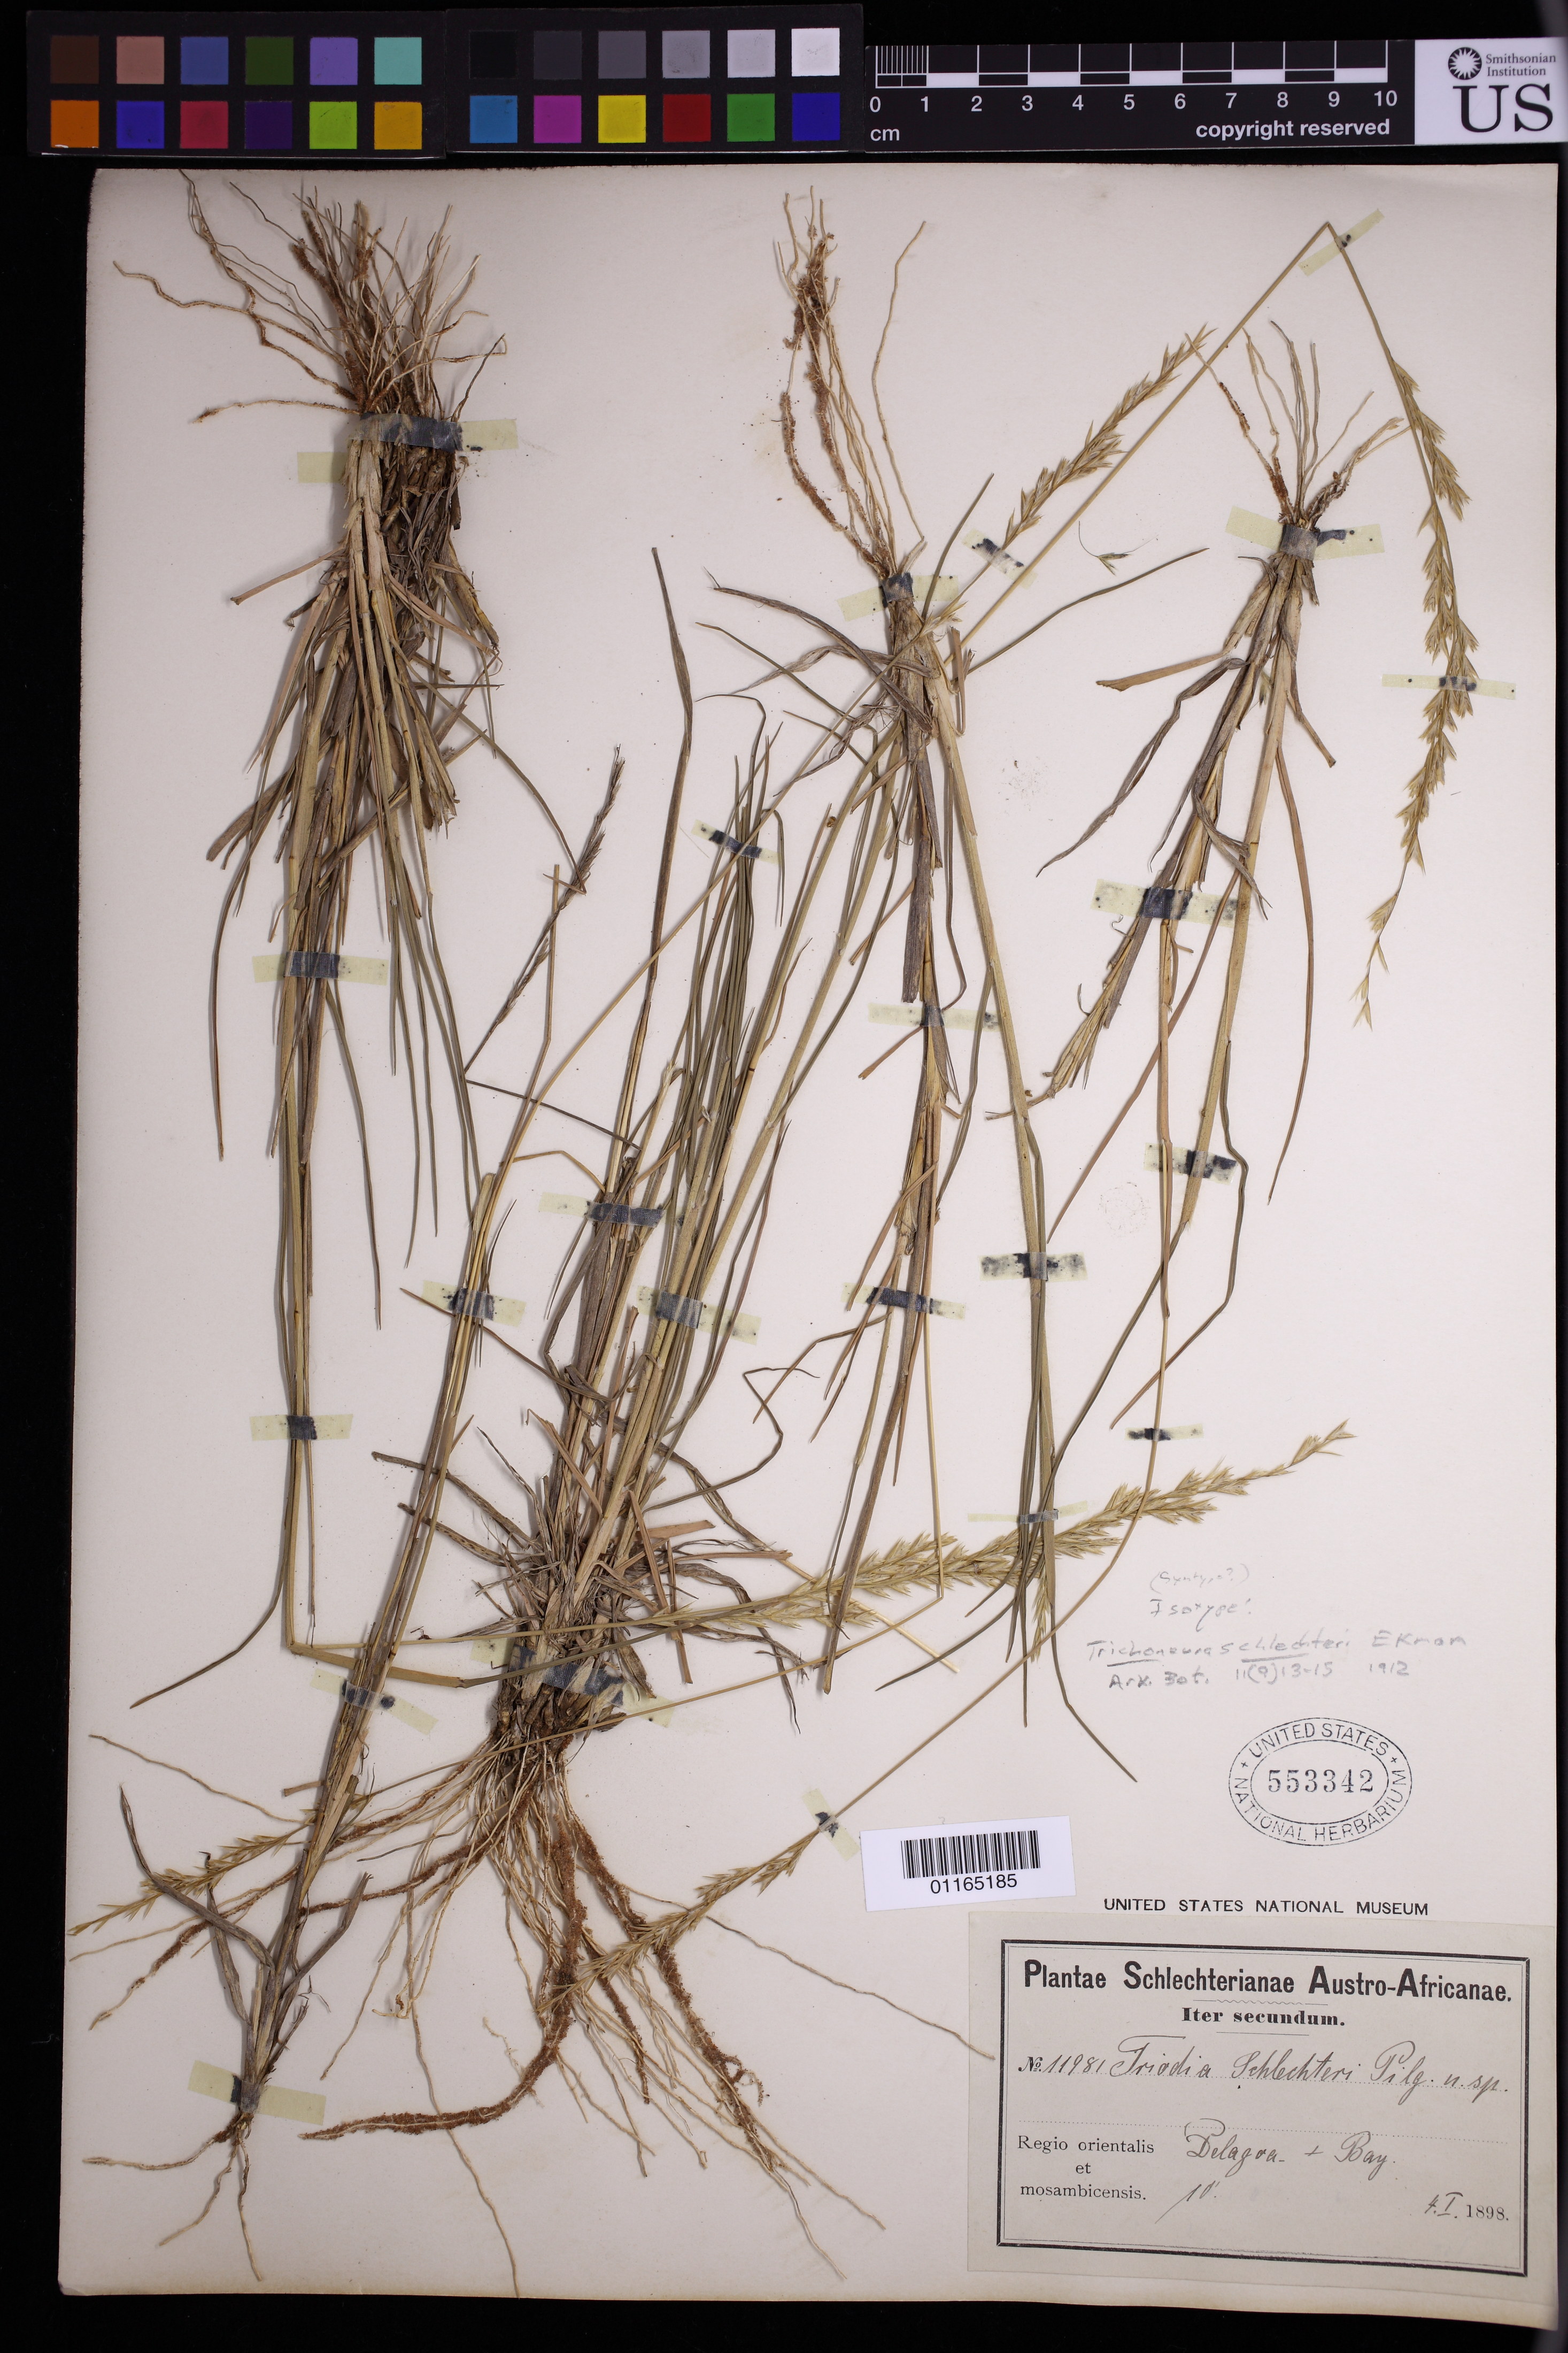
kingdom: Plantae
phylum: Tracheophyta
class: Liliopsida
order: Poales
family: Poaceae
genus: Trichoneura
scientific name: Trichoneura schlechteri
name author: Ekman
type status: Isotype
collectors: F. R. R. Schlechter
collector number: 11981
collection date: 1898-01-04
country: Mozambique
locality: Regio orientalis et mosambicensis. Delagoa Bay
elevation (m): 3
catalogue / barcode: US 553342